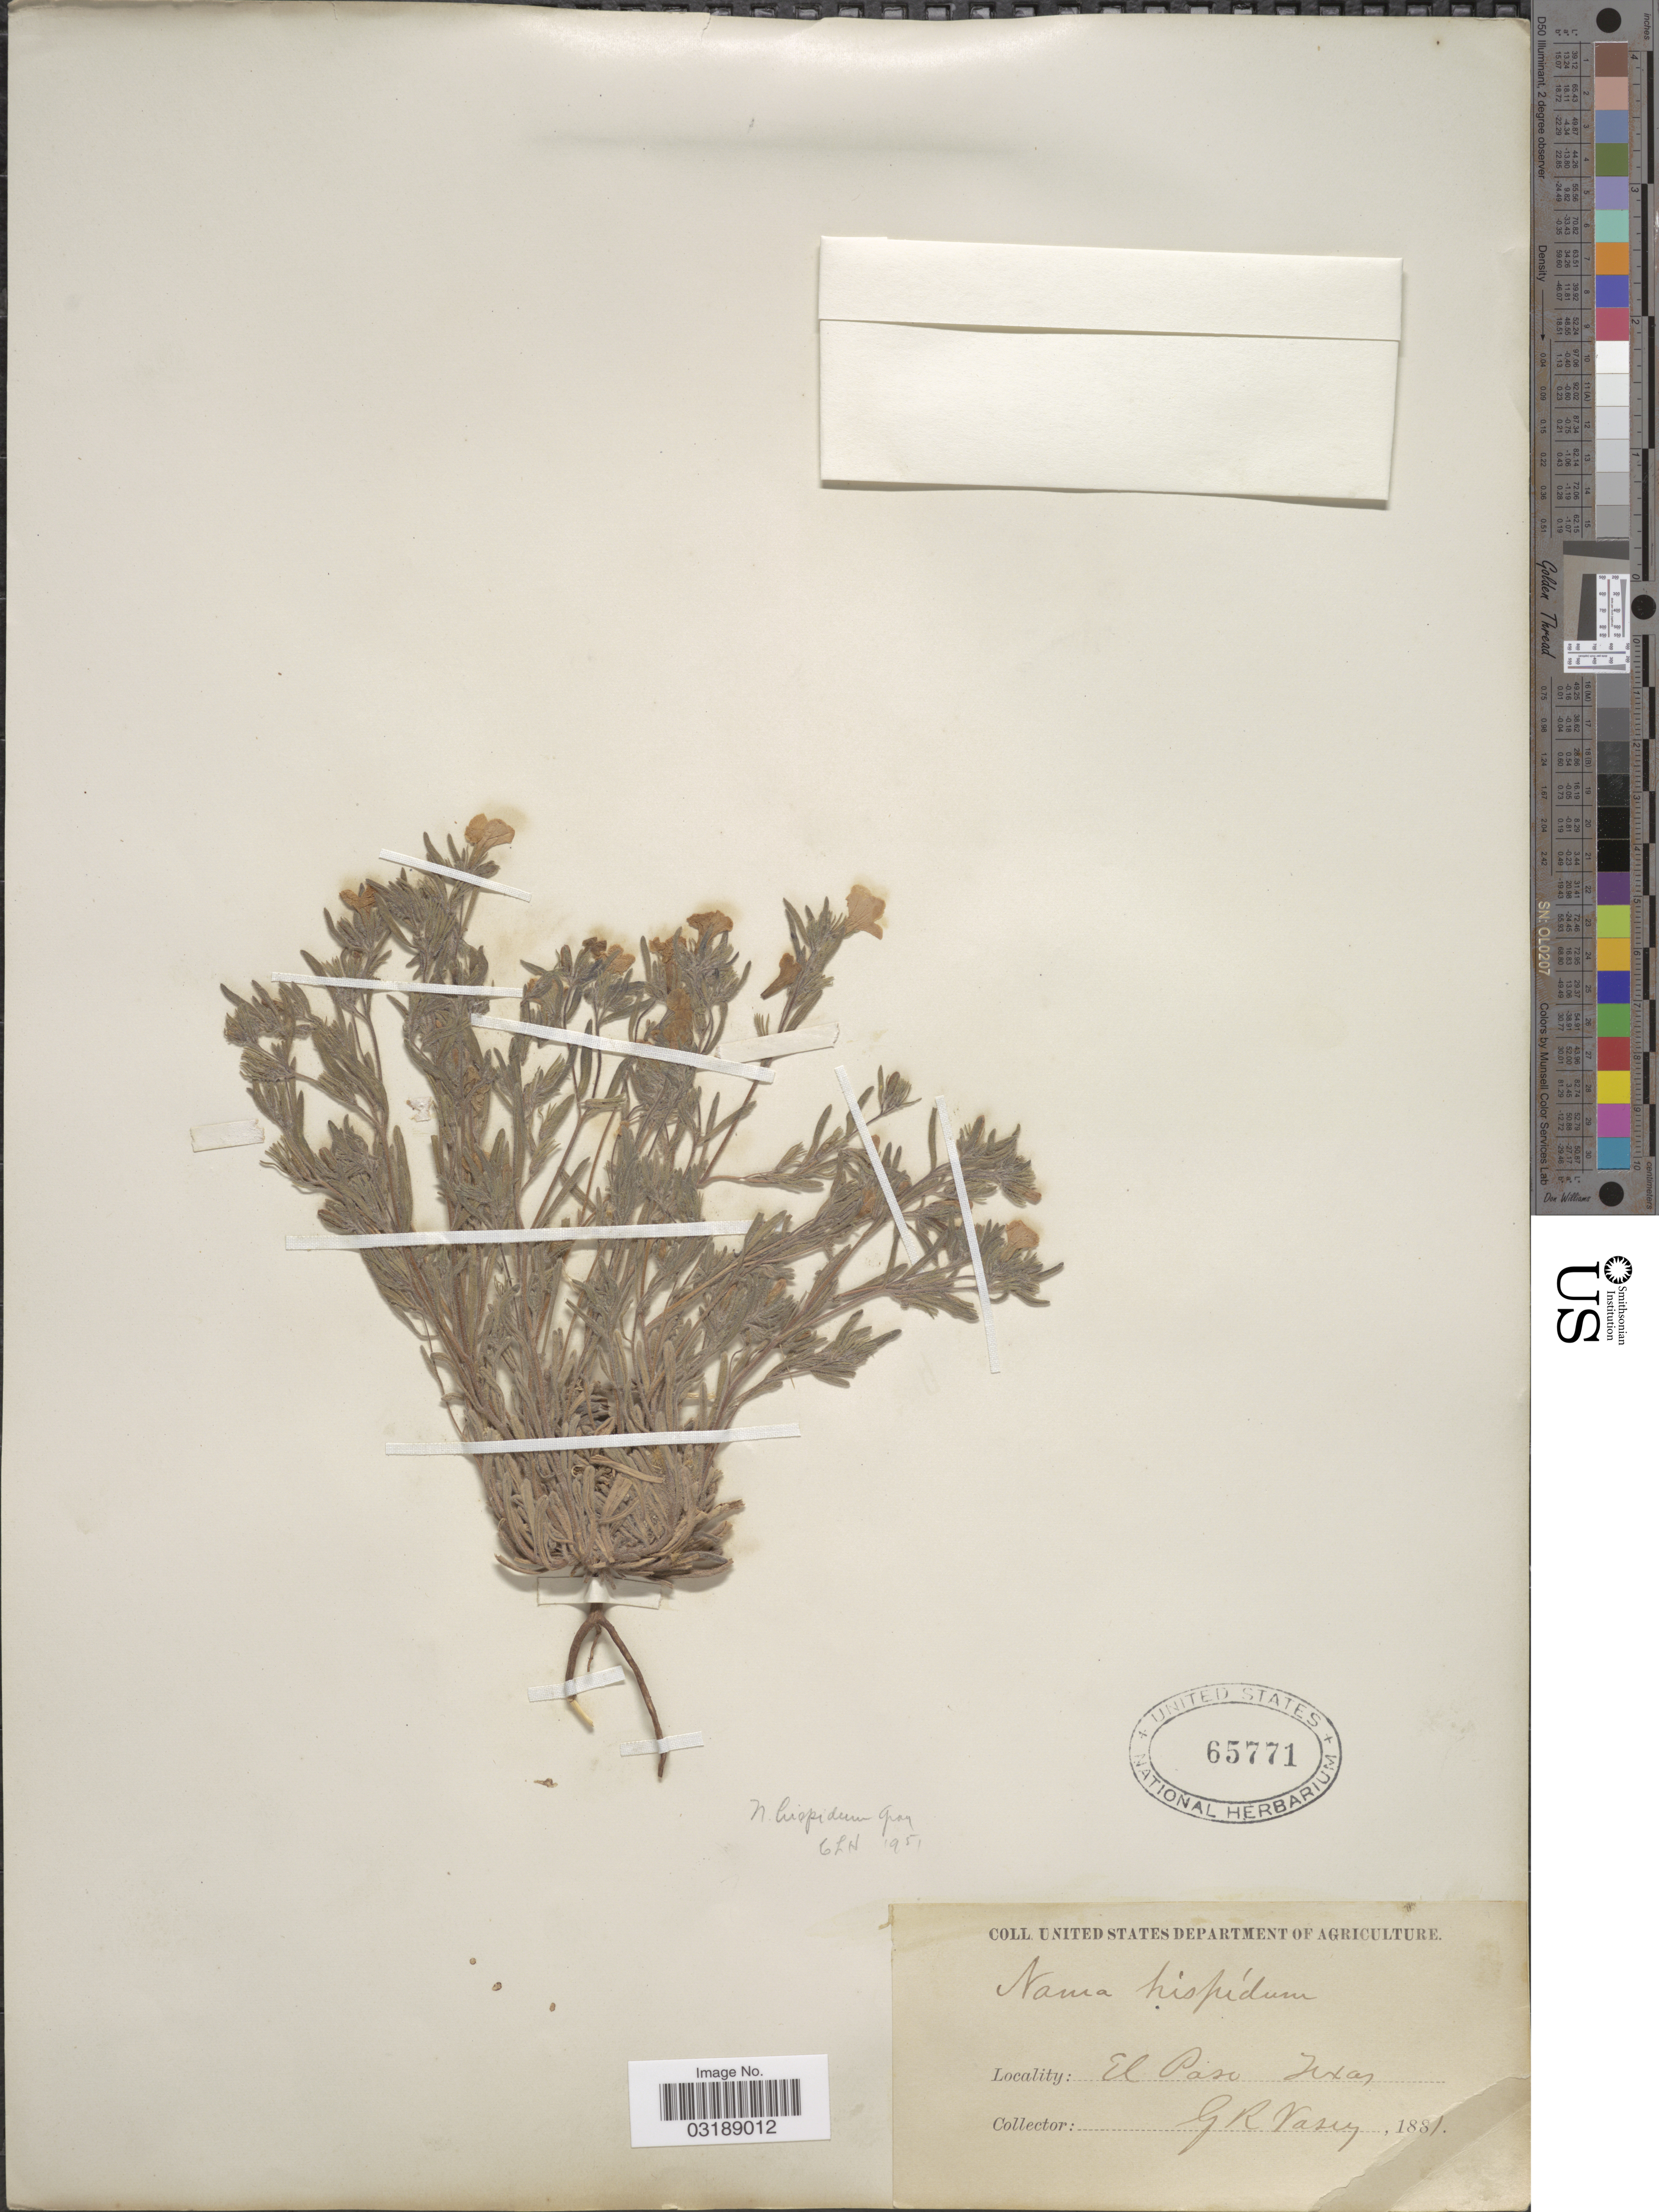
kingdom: Plantae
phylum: Tracheophyta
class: Magnoliopsida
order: Boraginales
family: Namaceae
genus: Nama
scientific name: Nama hispida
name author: A. Gray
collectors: G. R. Vasey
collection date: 1881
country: United States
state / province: Texas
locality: El Paso.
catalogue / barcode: US 65771